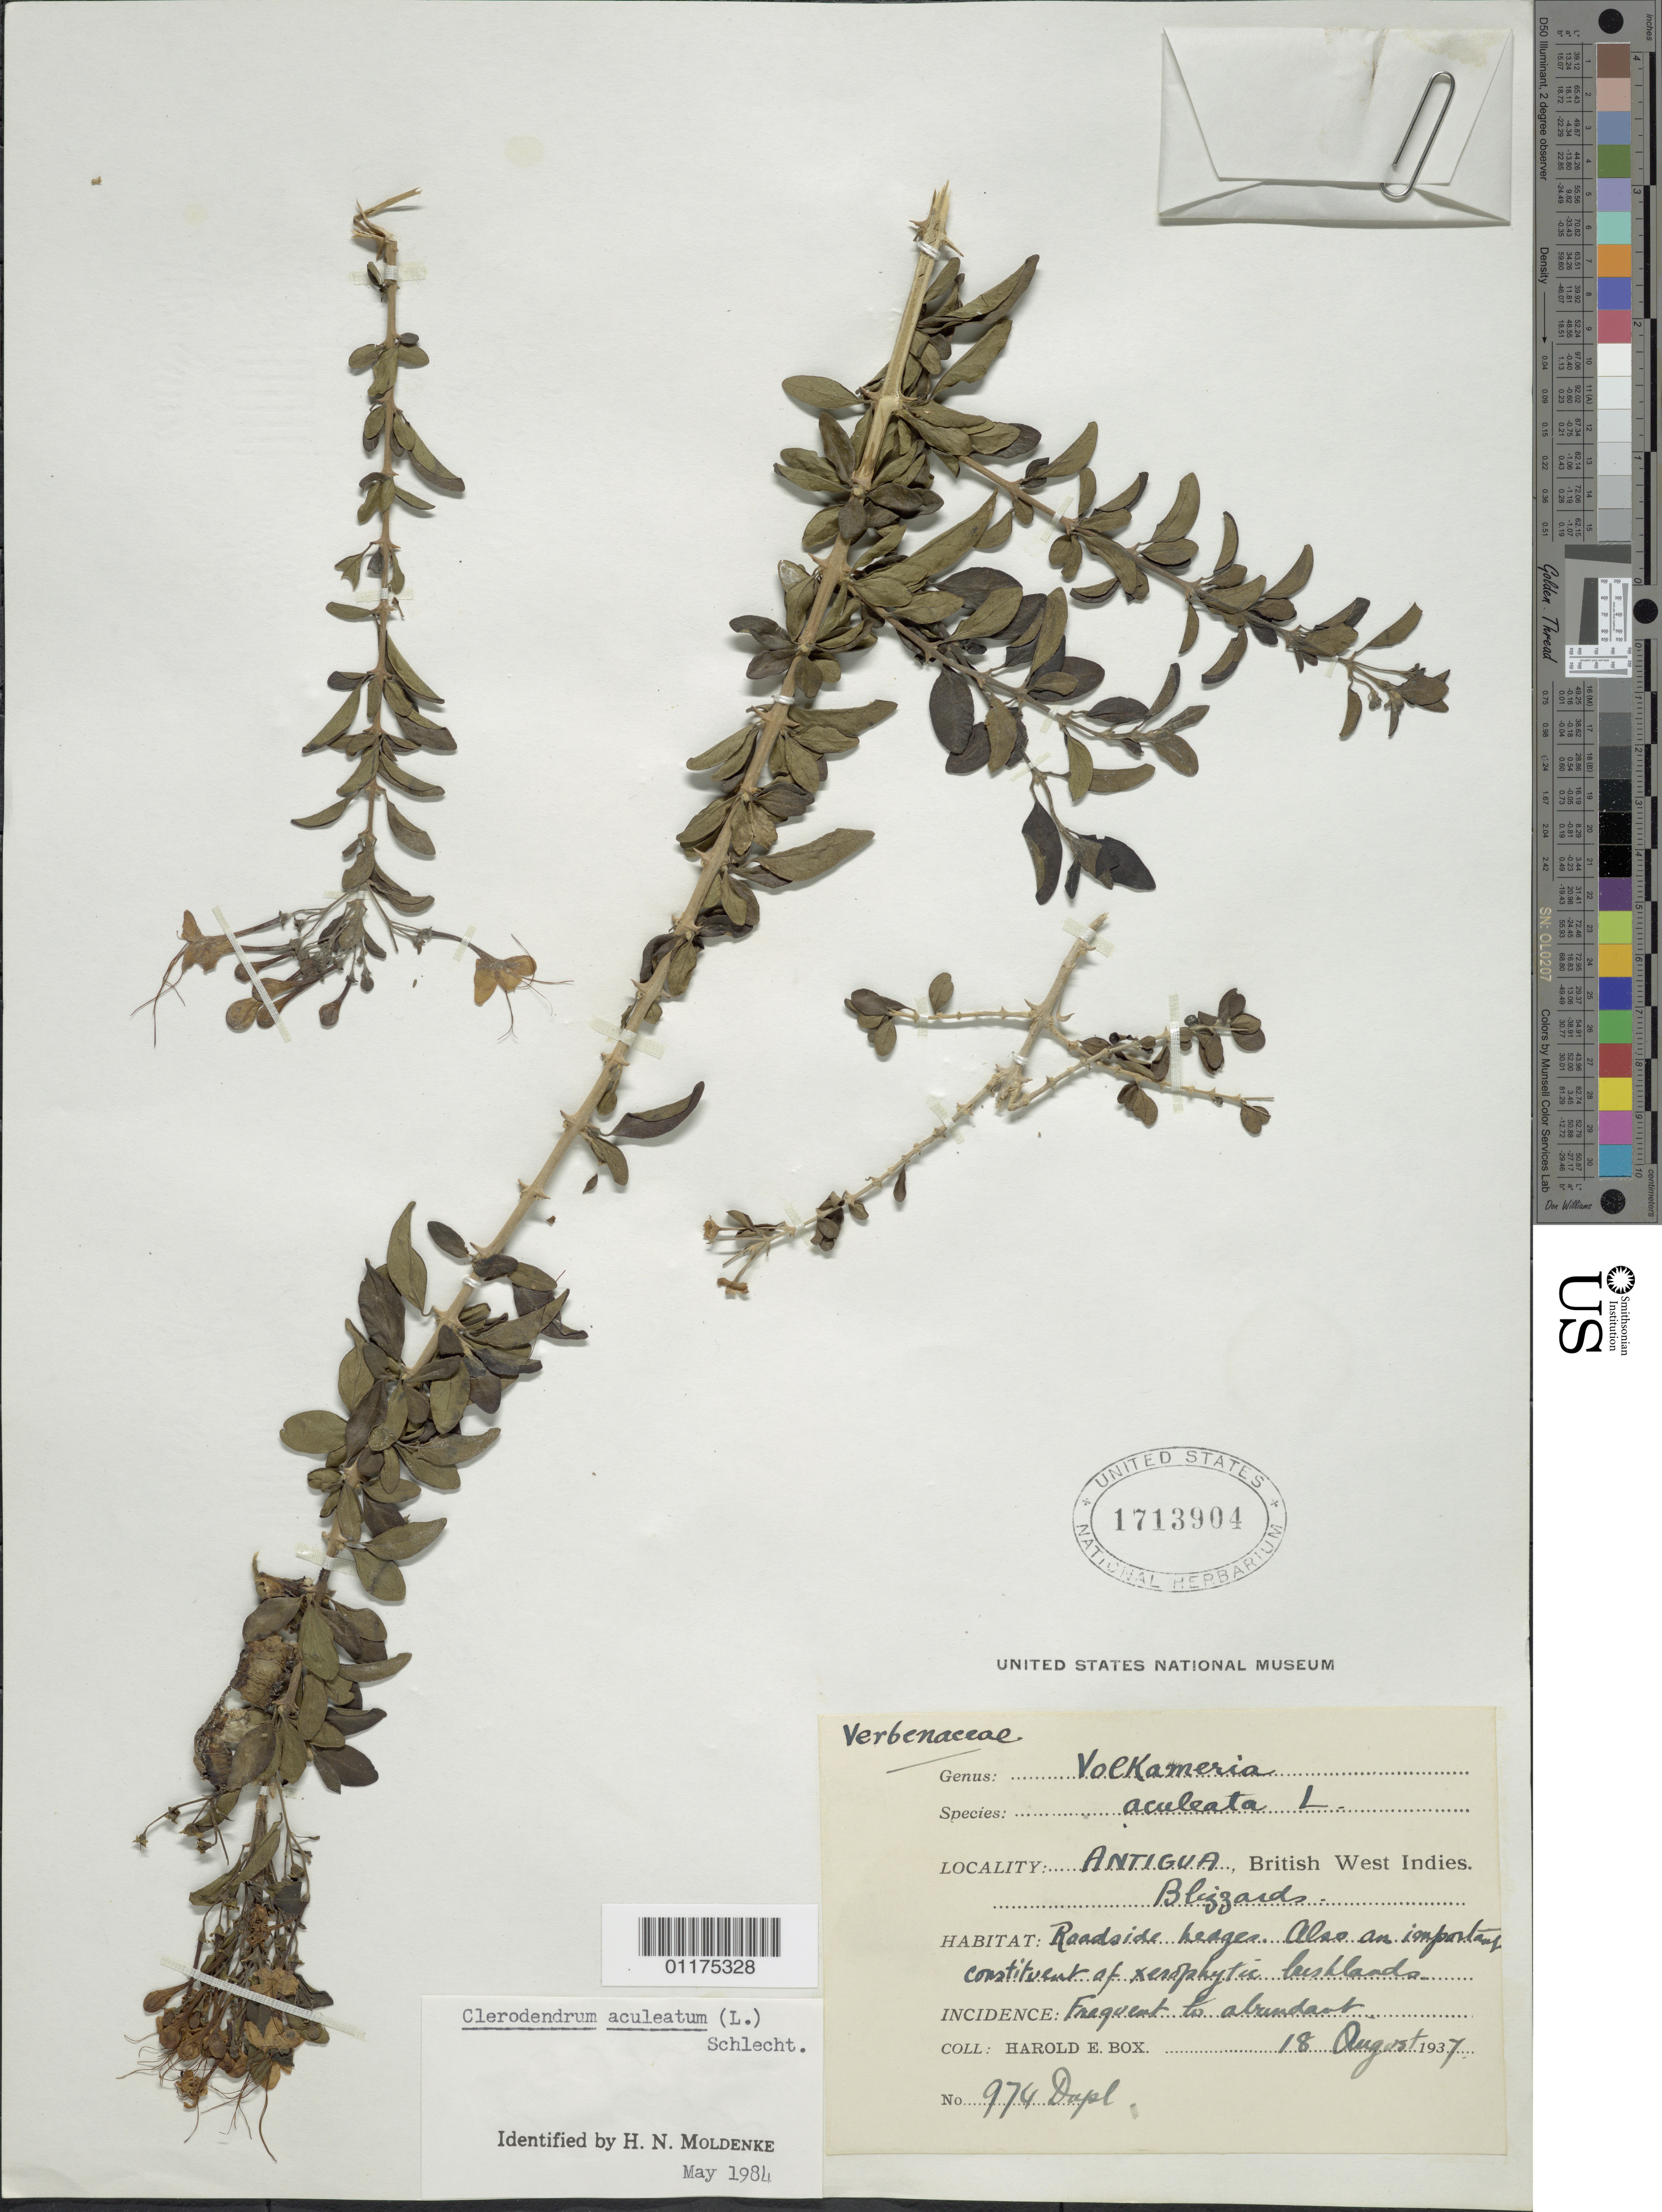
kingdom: Plantae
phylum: Tracheophyta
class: Magnoliopsida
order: Lamiales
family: Lamiaceae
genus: Clerodendrum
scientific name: Clerodendrum aculeatum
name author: (L.) Schltdl.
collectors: H. E. Box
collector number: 974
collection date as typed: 18 Aug 1937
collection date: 1937-08-18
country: Antigua and Barbuda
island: Leeward Is.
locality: Blizzards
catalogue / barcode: US 1713904